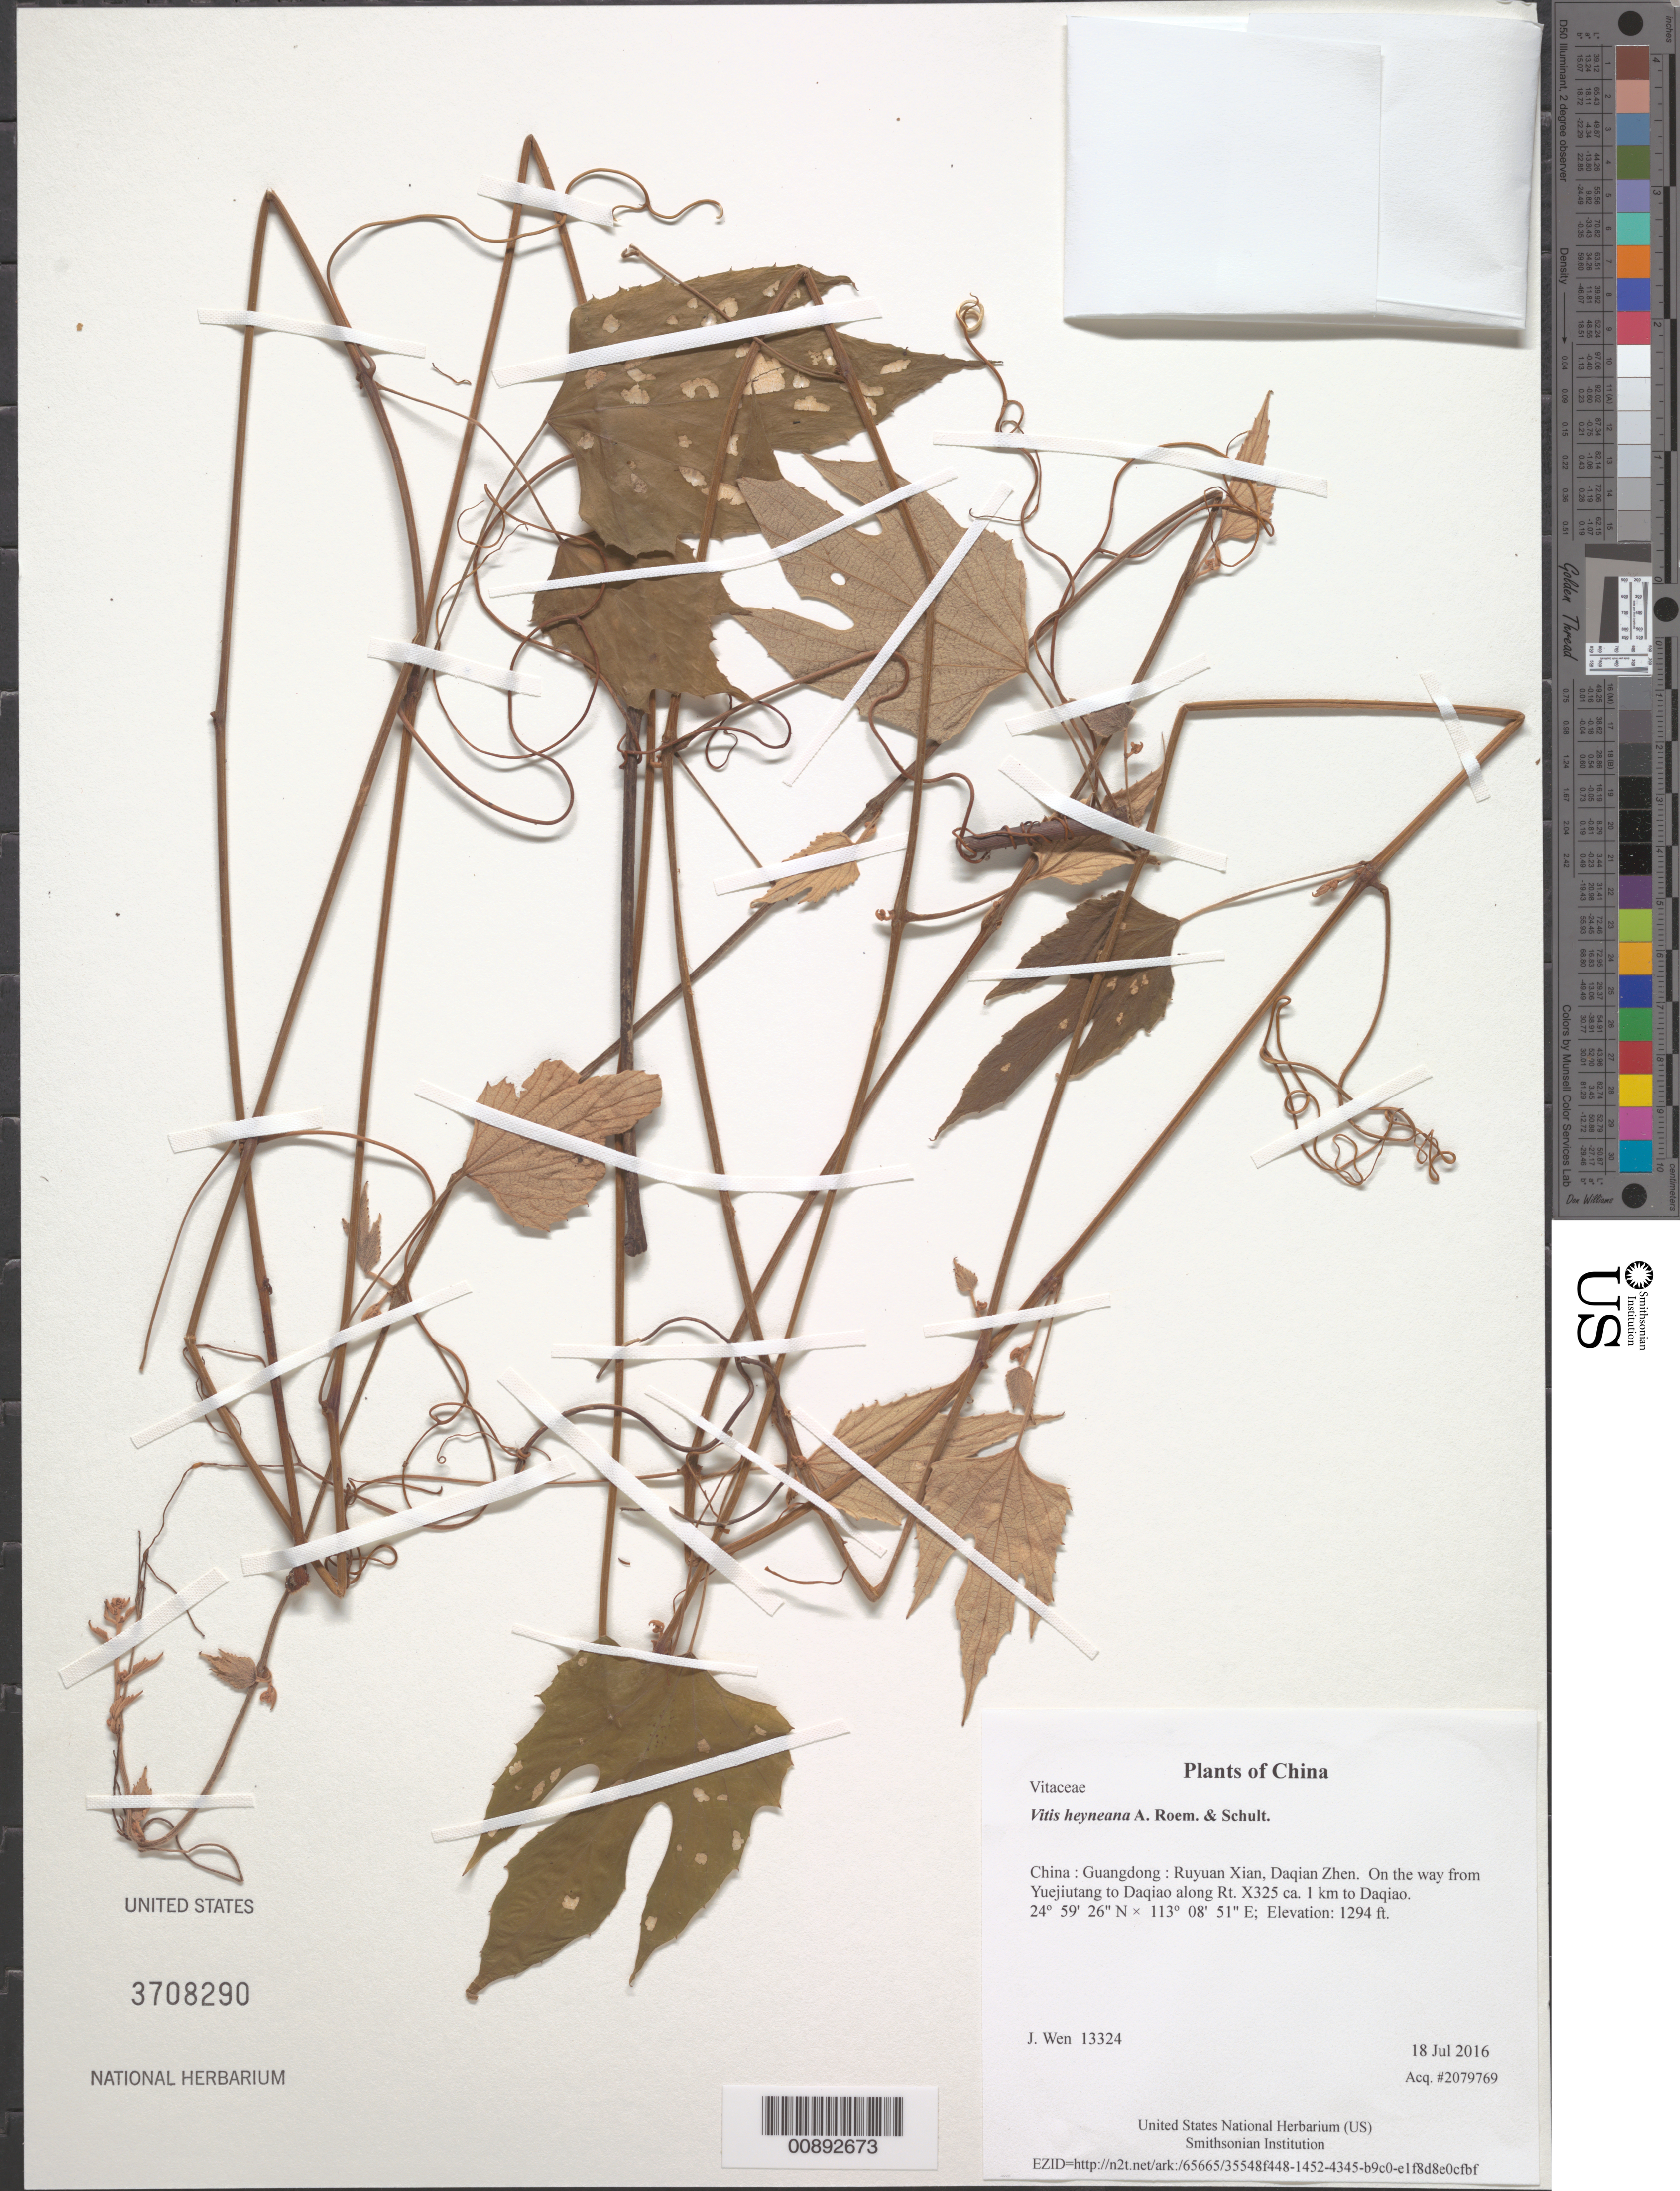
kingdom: Plantae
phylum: Tracheophyta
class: Magnoliopsida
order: Vitales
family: Vitaceae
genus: Vitis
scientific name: Vitis heyneana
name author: A. Roem. & Schult.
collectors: J. Wen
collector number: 13324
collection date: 2016-07-18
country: China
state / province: Guangdong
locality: Ruyuan Xian, Daqian Zhen. On the way from Yuejiutang to Daqiao along Rt. X325 ca. 1 km to Daqiao.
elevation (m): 394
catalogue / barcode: US 3708290